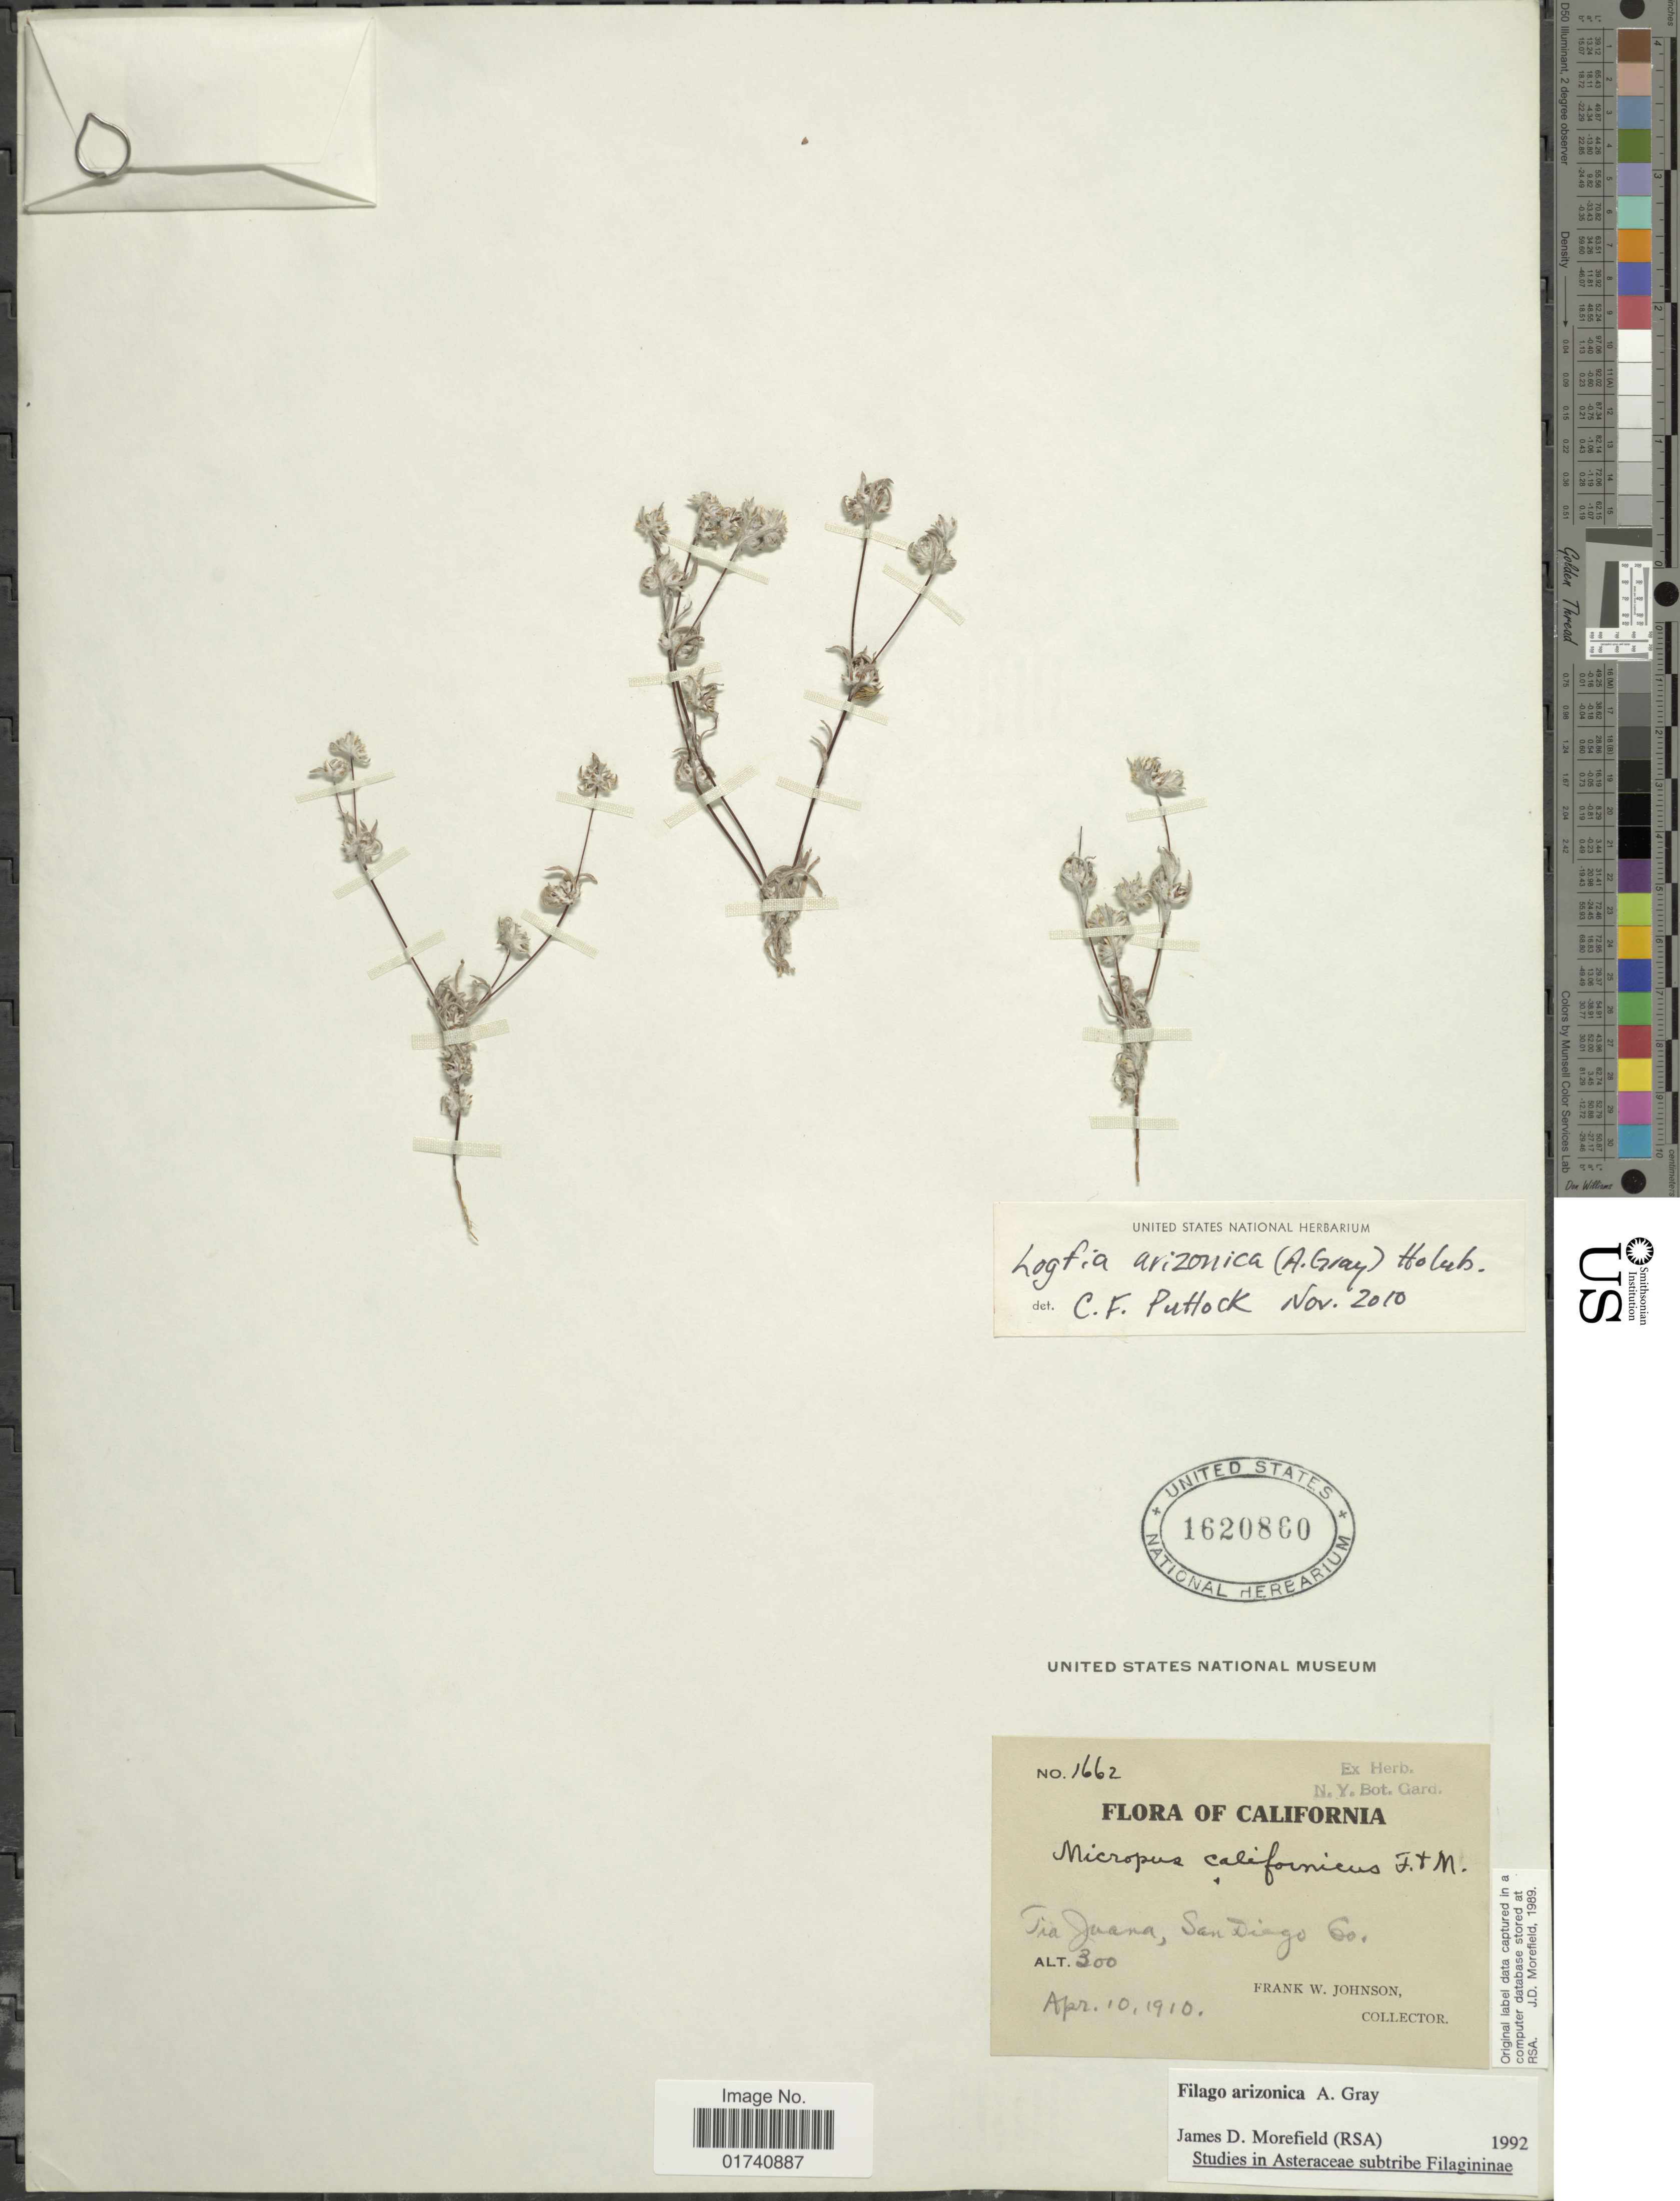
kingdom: Plantae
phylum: Tracheophyta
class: Magnoliopsida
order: Asterales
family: Asteraceae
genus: Logfia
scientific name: Logfia arizonica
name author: (A. Gray) Sch. Bip. & F.W. Schultz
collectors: F. W. Johnson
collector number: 1662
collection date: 1910-04-10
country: United States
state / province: California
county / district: San Diego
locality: Tia Juana, San Diego Co.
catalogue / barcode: US 1620860